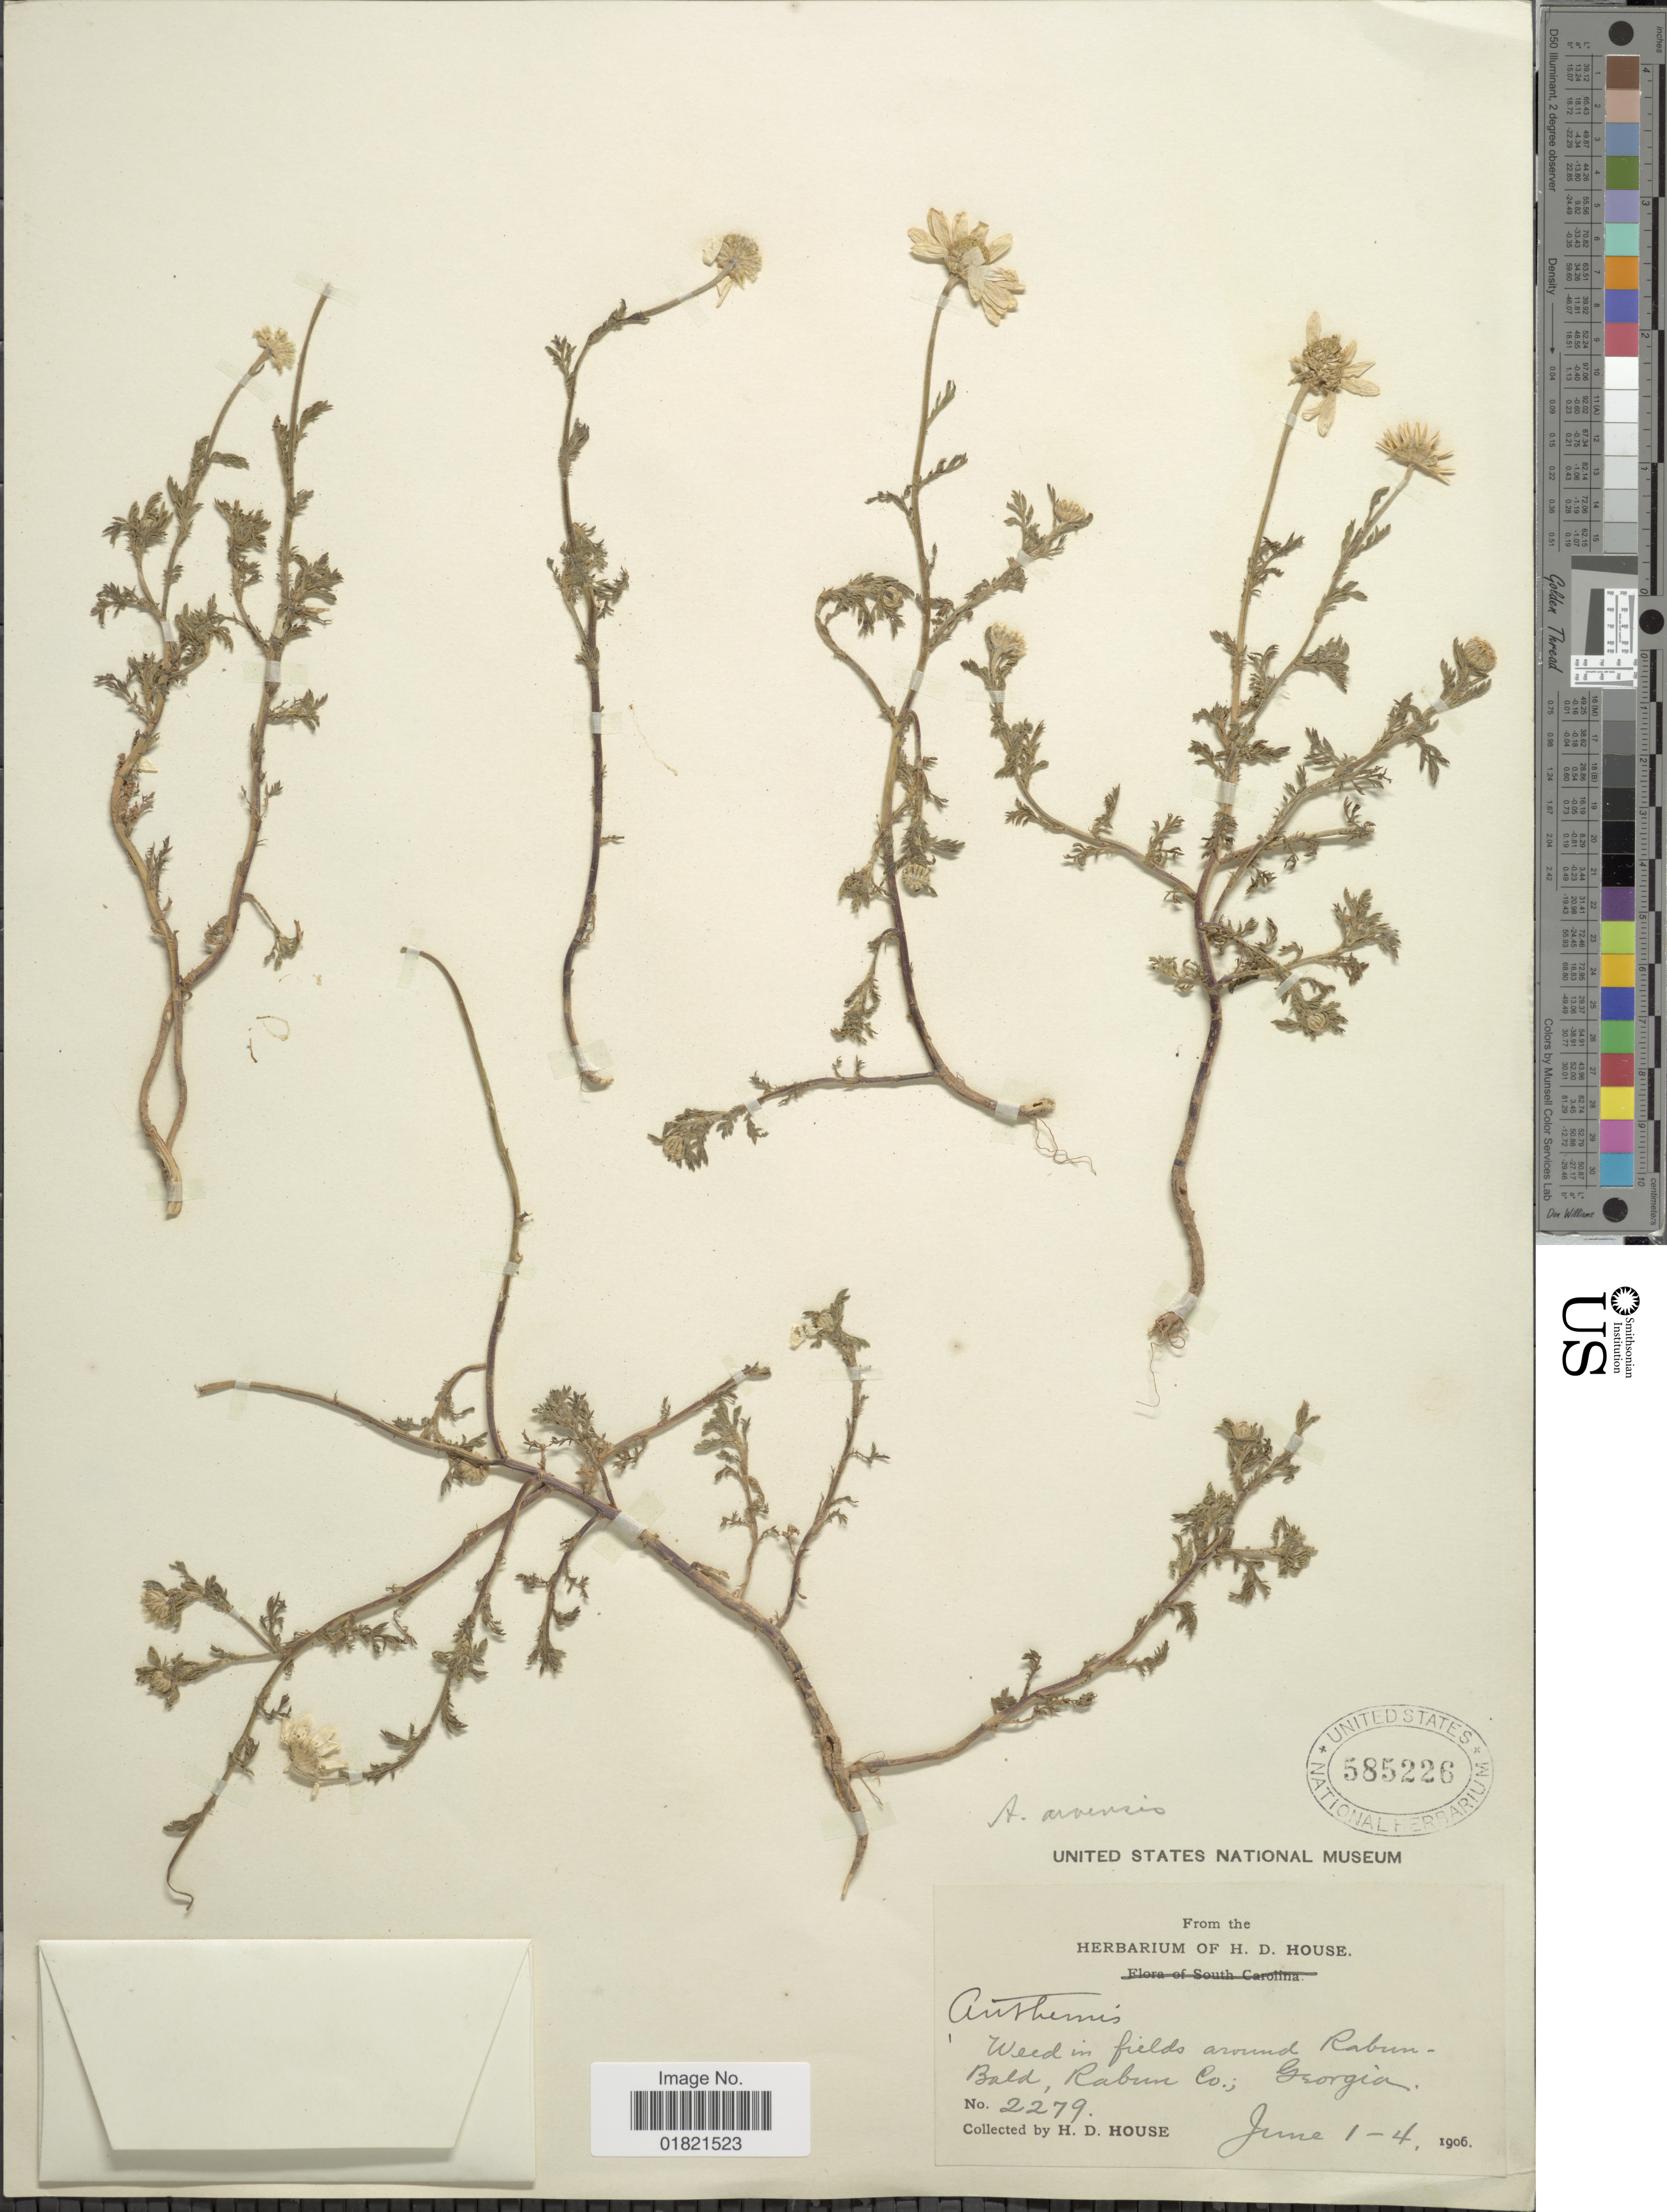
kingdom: Plantae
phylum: Tracheophyta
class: Magnoliopsida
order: Asterales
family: Asteraceae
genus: Anthemis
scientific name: Anthemis arvensis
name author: L.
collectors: H. D. House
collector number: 2279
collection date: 1906-06-01/1906-06-04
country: United States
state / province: Georgia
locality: Weed in fields around Rabun-Bold, Rabun Co.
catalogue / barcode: US 585226